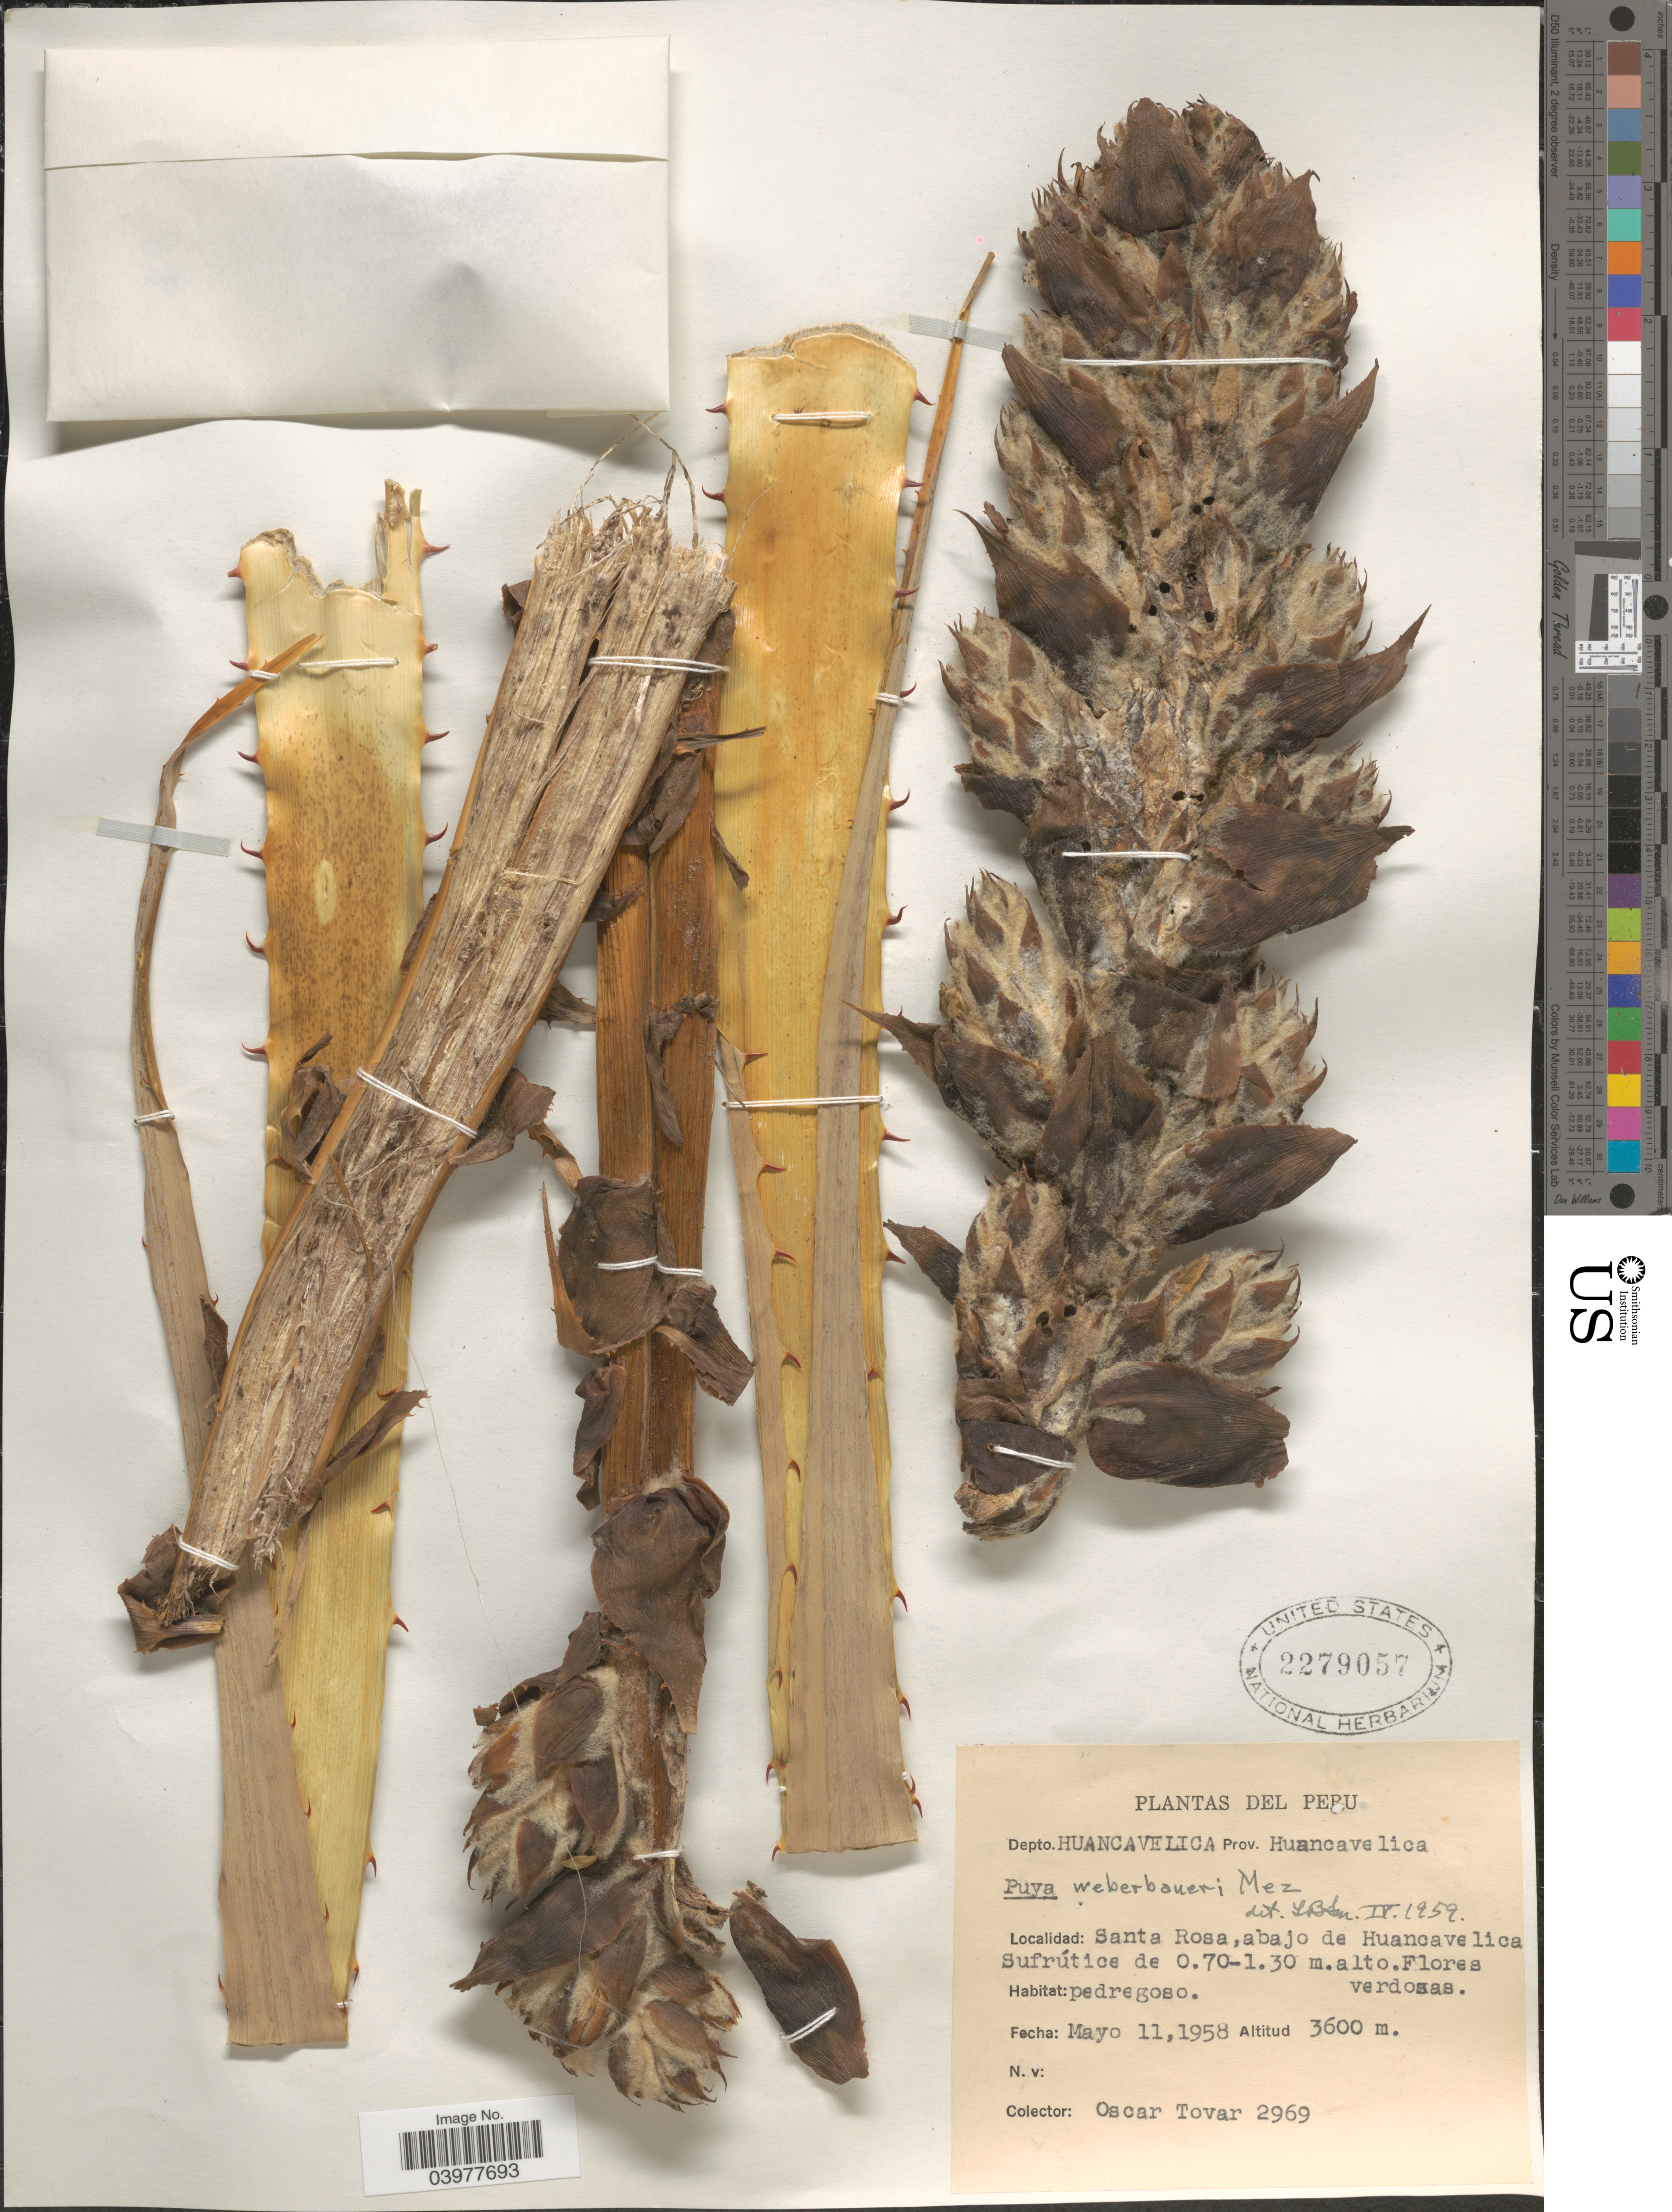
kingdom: Plantae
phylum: Tracheophyta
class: Liliopsida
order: Poales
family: Bromeliaceae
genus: Puya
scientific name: Puya weberbaueri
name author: Mez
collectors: Ó. Tovar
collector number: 2969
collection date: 1958-05-11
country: Peru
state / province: Huancavelica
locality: Depto. Huancavelica Prov. Huancavelica. Santa Rosa, abajo de Huancavelica.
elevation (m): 3600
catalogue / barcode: US 2279057